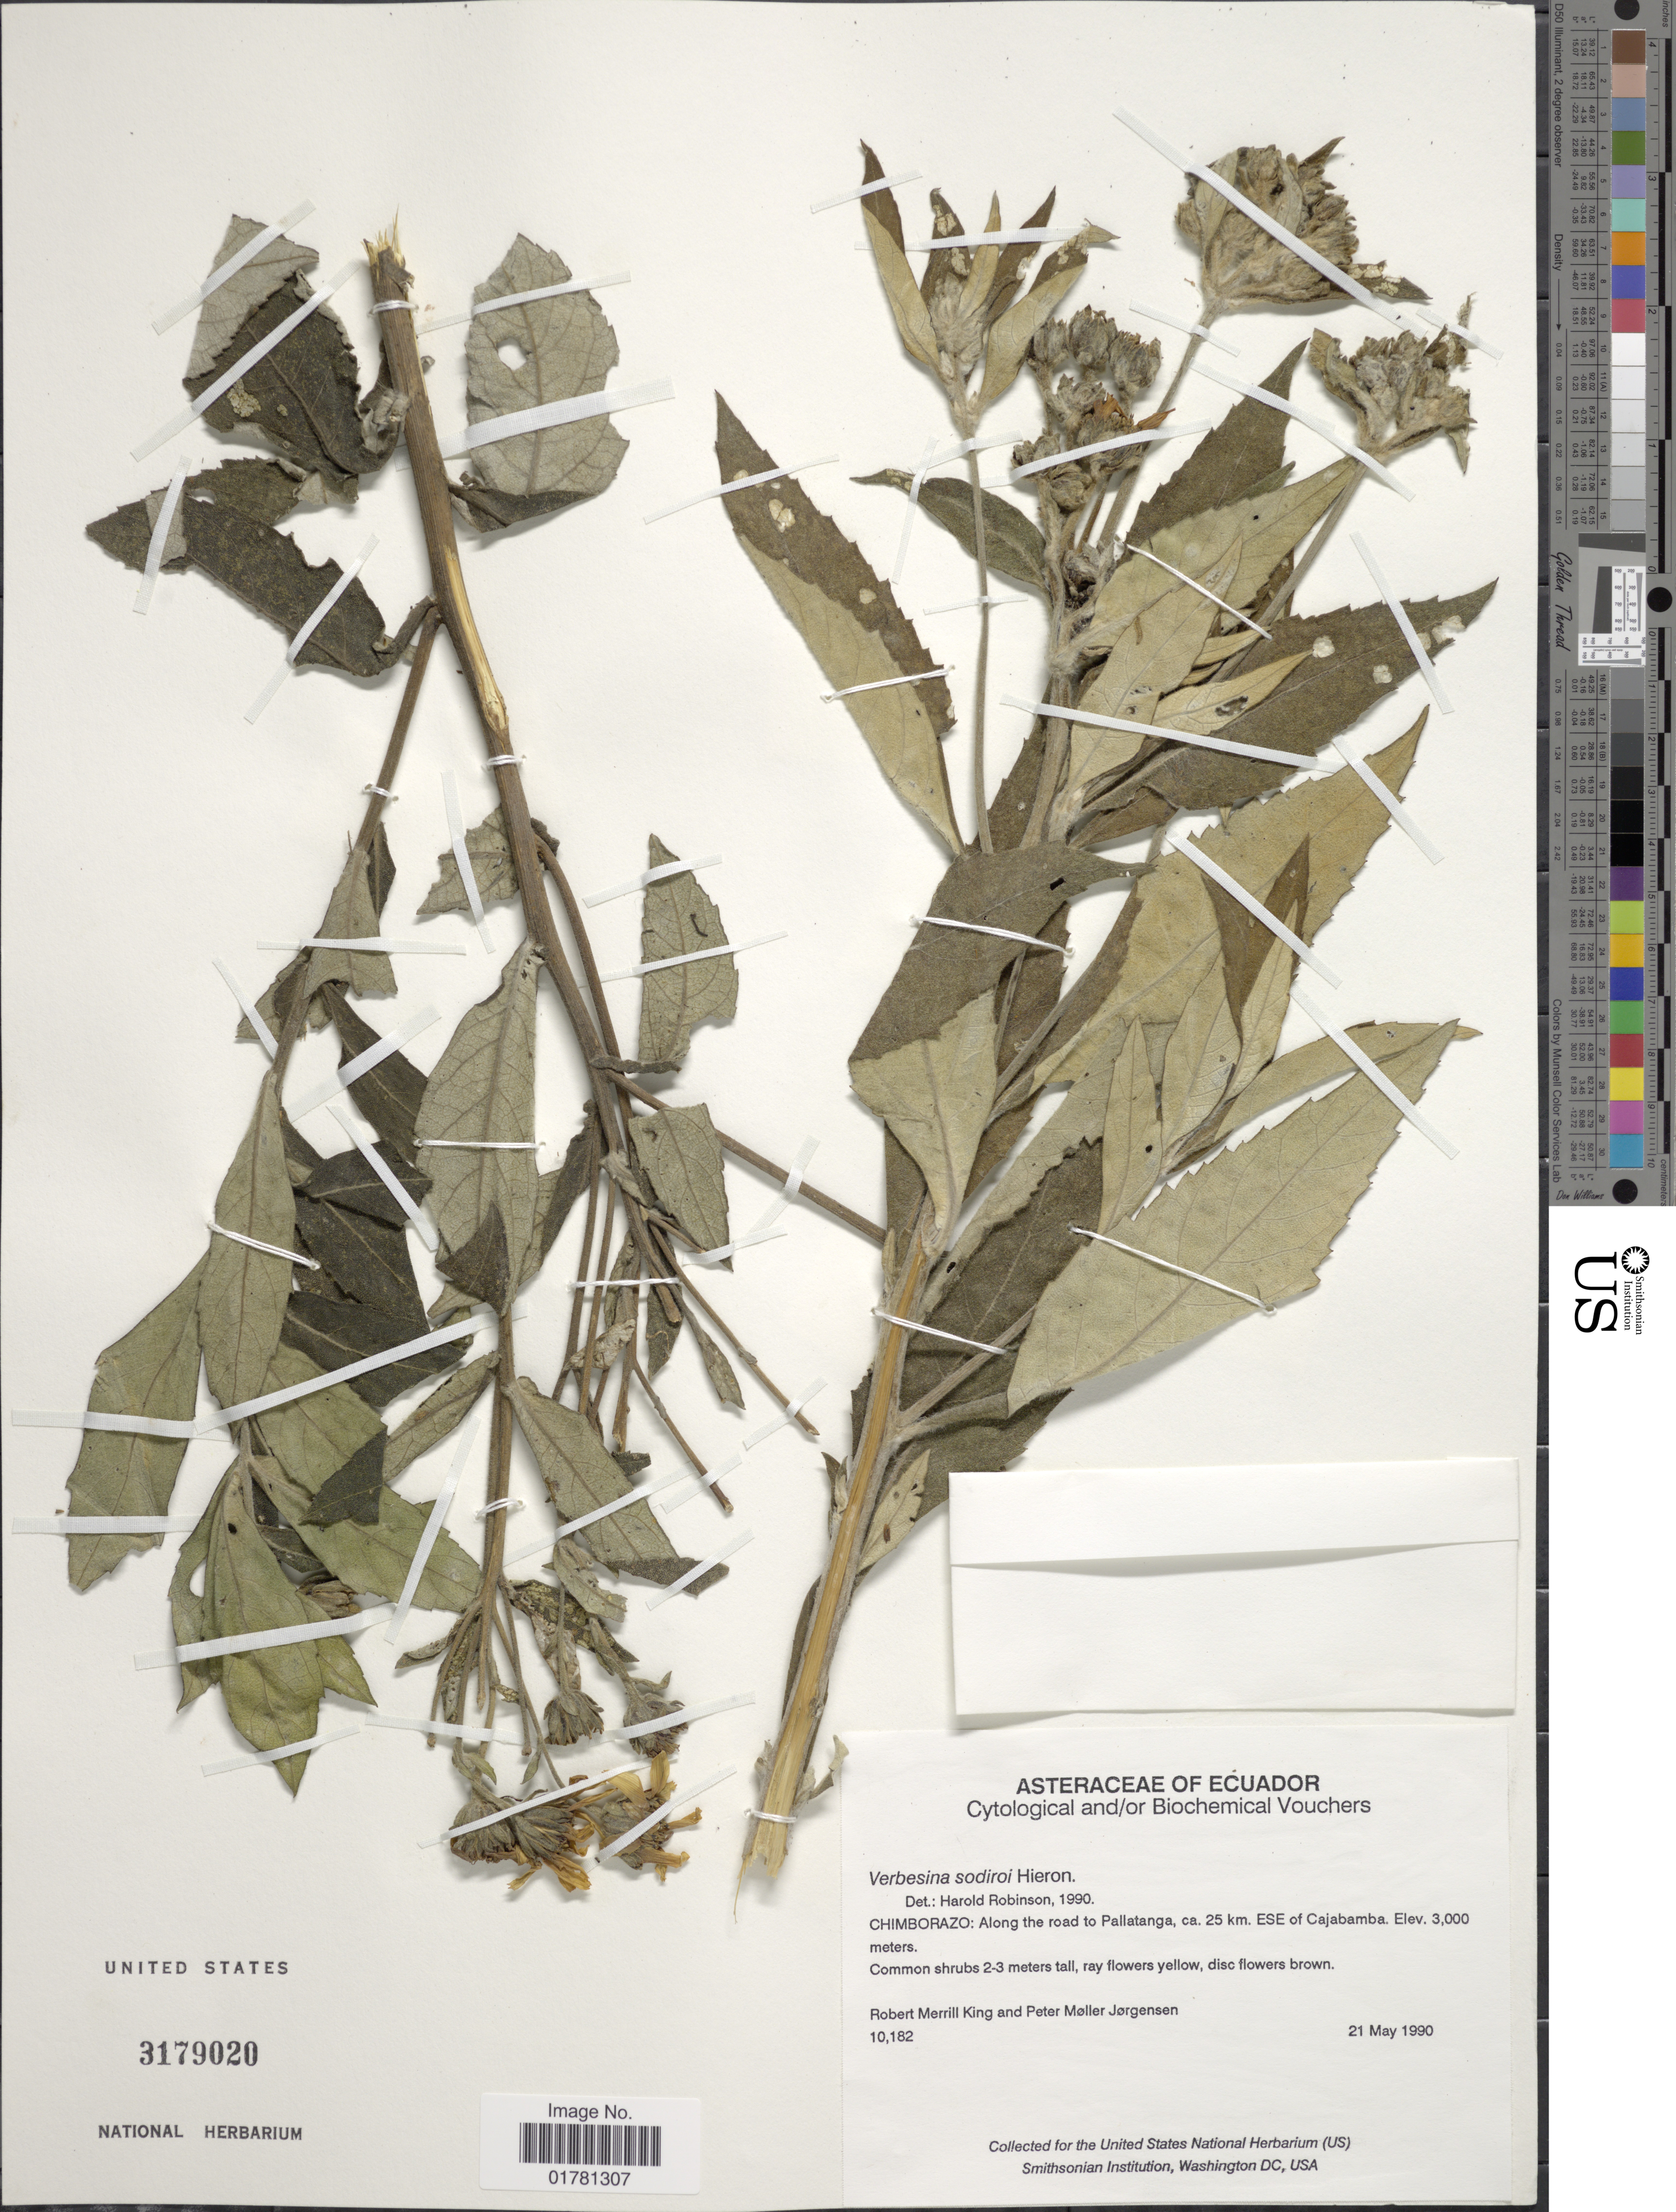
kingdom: Plantae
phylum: Tracheophyta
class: Magnoliopsida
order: Asterales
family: Asteraceae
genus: Verbesina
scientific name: Verbesina sodiroi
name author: Hieron.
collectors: R. M. King & P. M. Jørgensen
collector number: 10182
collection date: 1990-05-21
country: Ecuador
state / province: Chimborazo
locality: Along the road to Pallatanga, ca 25 km ESE of Cajabamba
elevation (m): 3000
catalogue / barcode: US 3179020